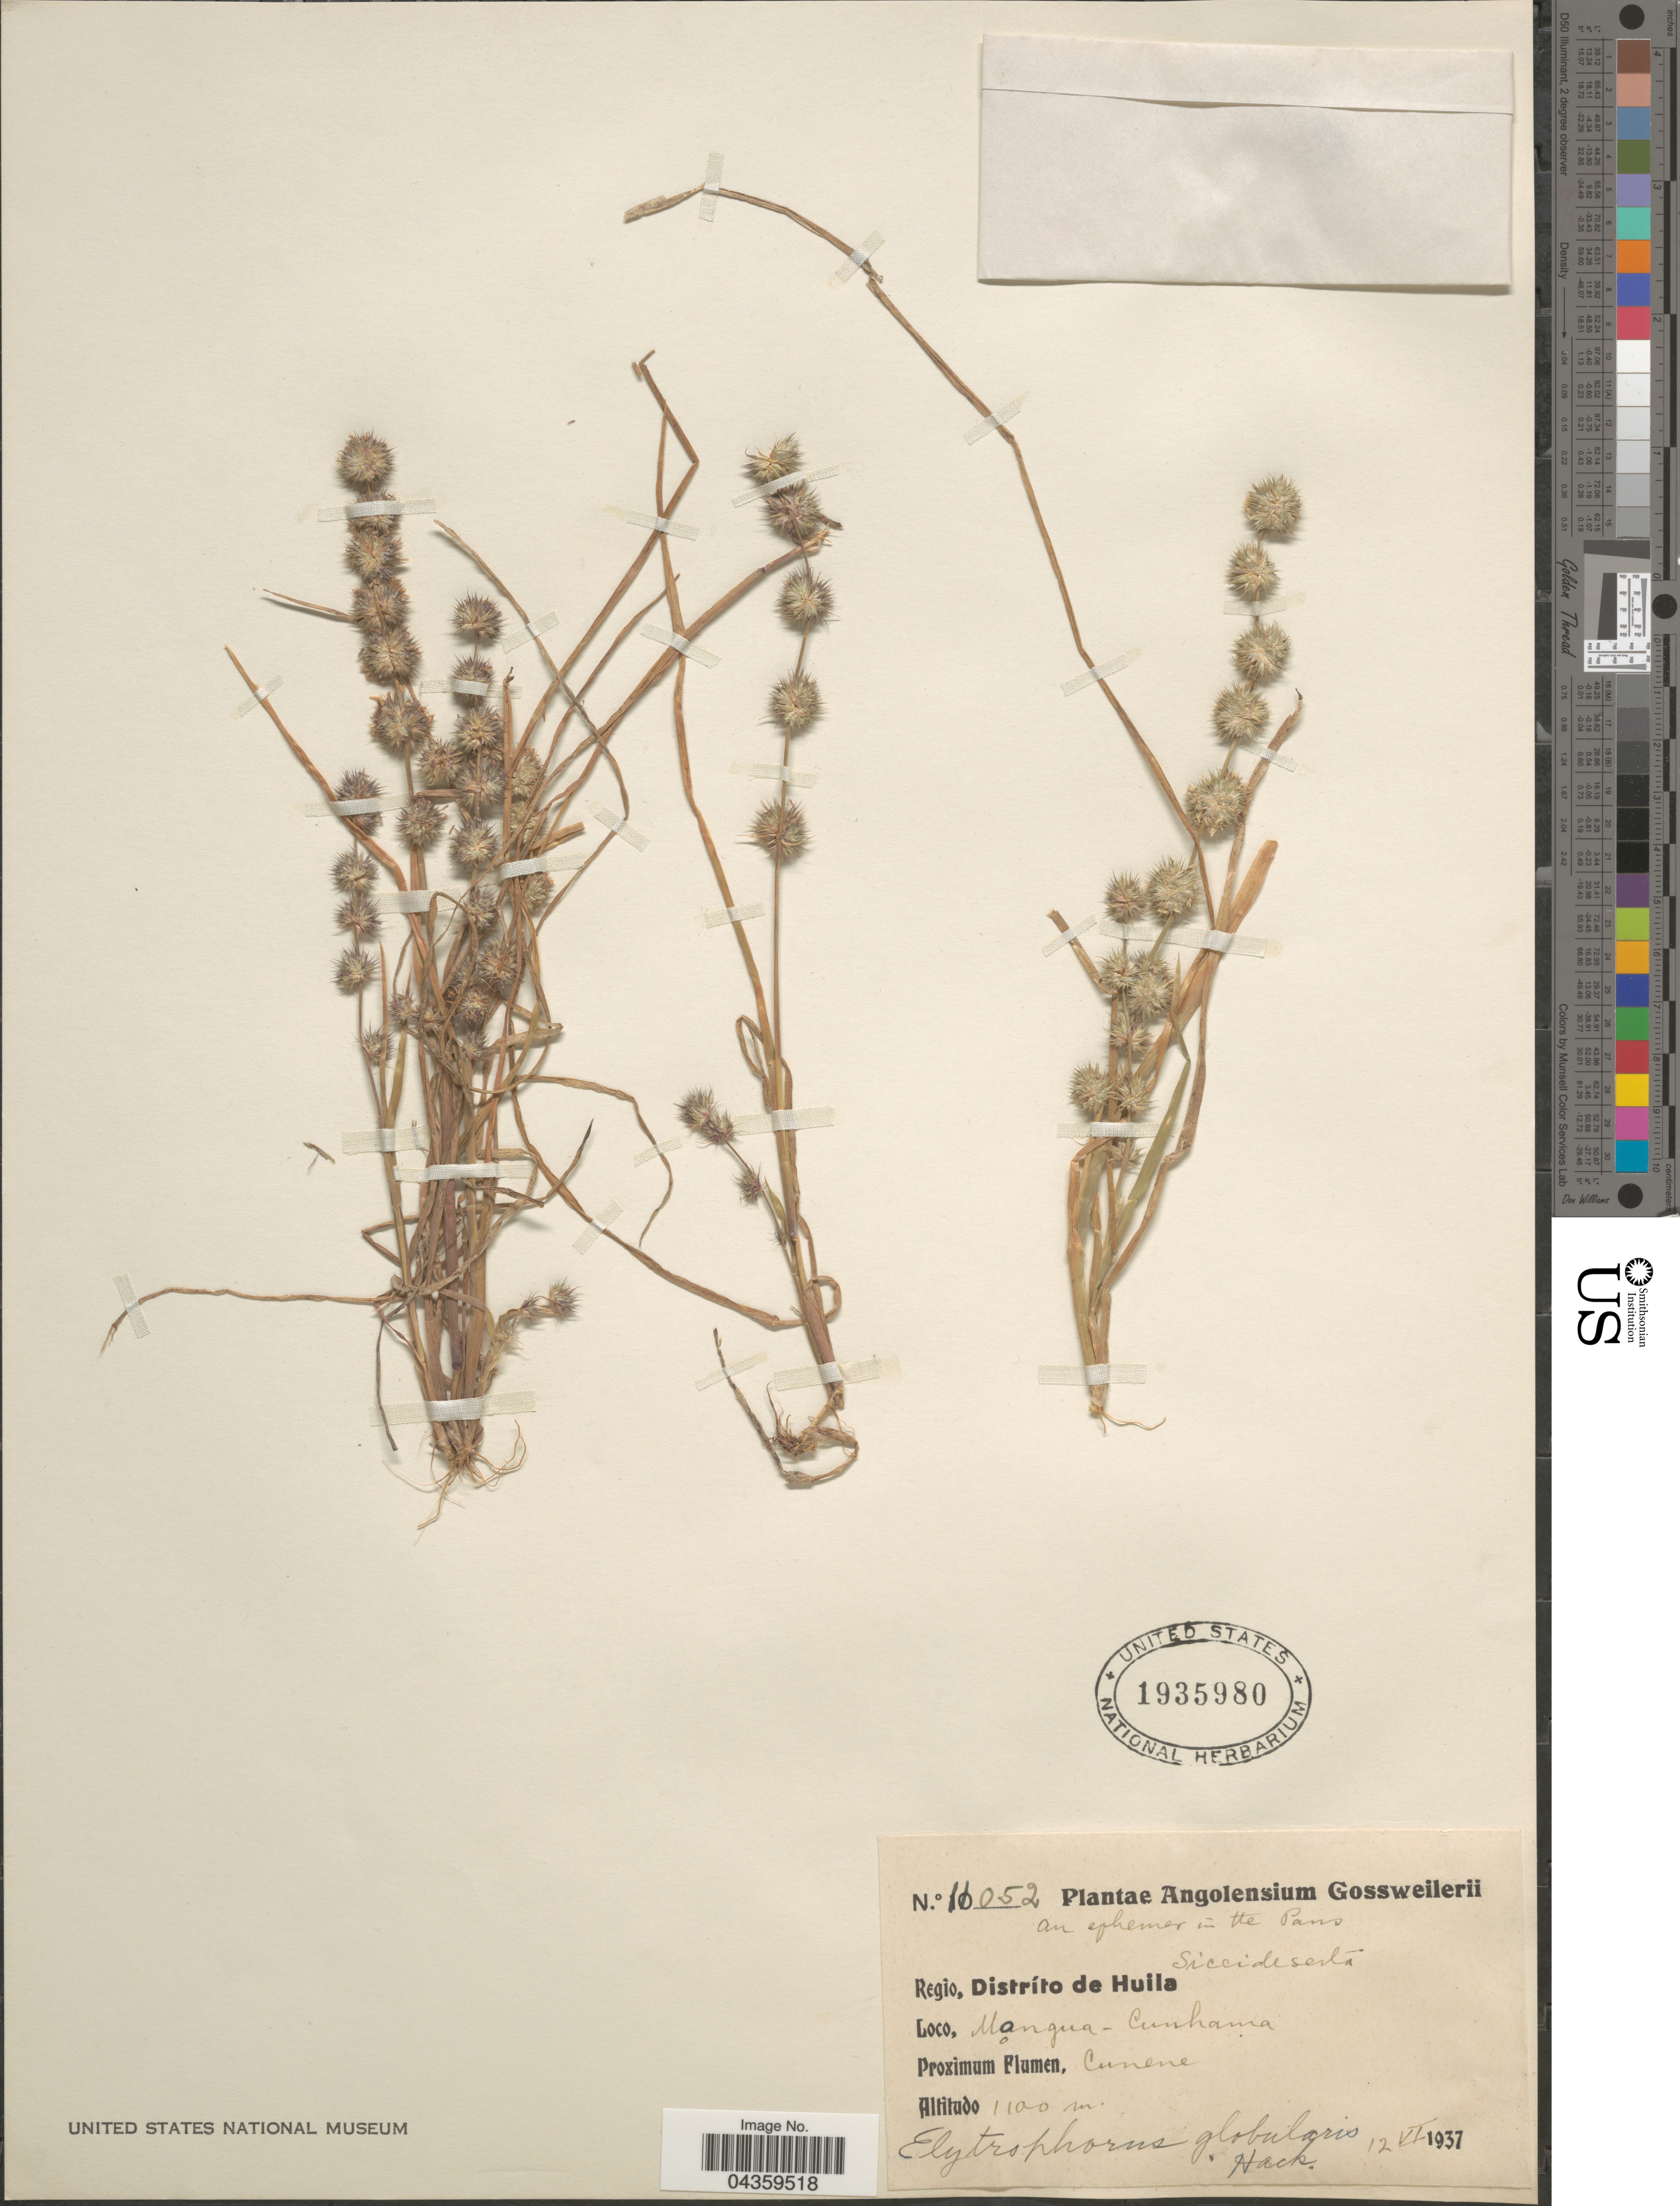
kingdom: Plantae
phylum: Tracheophyta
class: Liliopsida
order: Poales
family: Poaceae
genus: Elytrophorus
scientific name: Elytrophorus globularis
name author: Hack.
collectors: -. Gossweiler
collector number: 11052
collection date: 1937-06-12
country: Angola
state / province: Cunene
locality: Angolensium. Regìo, Distríto de Huila. Mongua - Cunhama. Proxìmum Flumen, Cunene.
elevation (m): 1100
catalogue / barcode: US 1935980